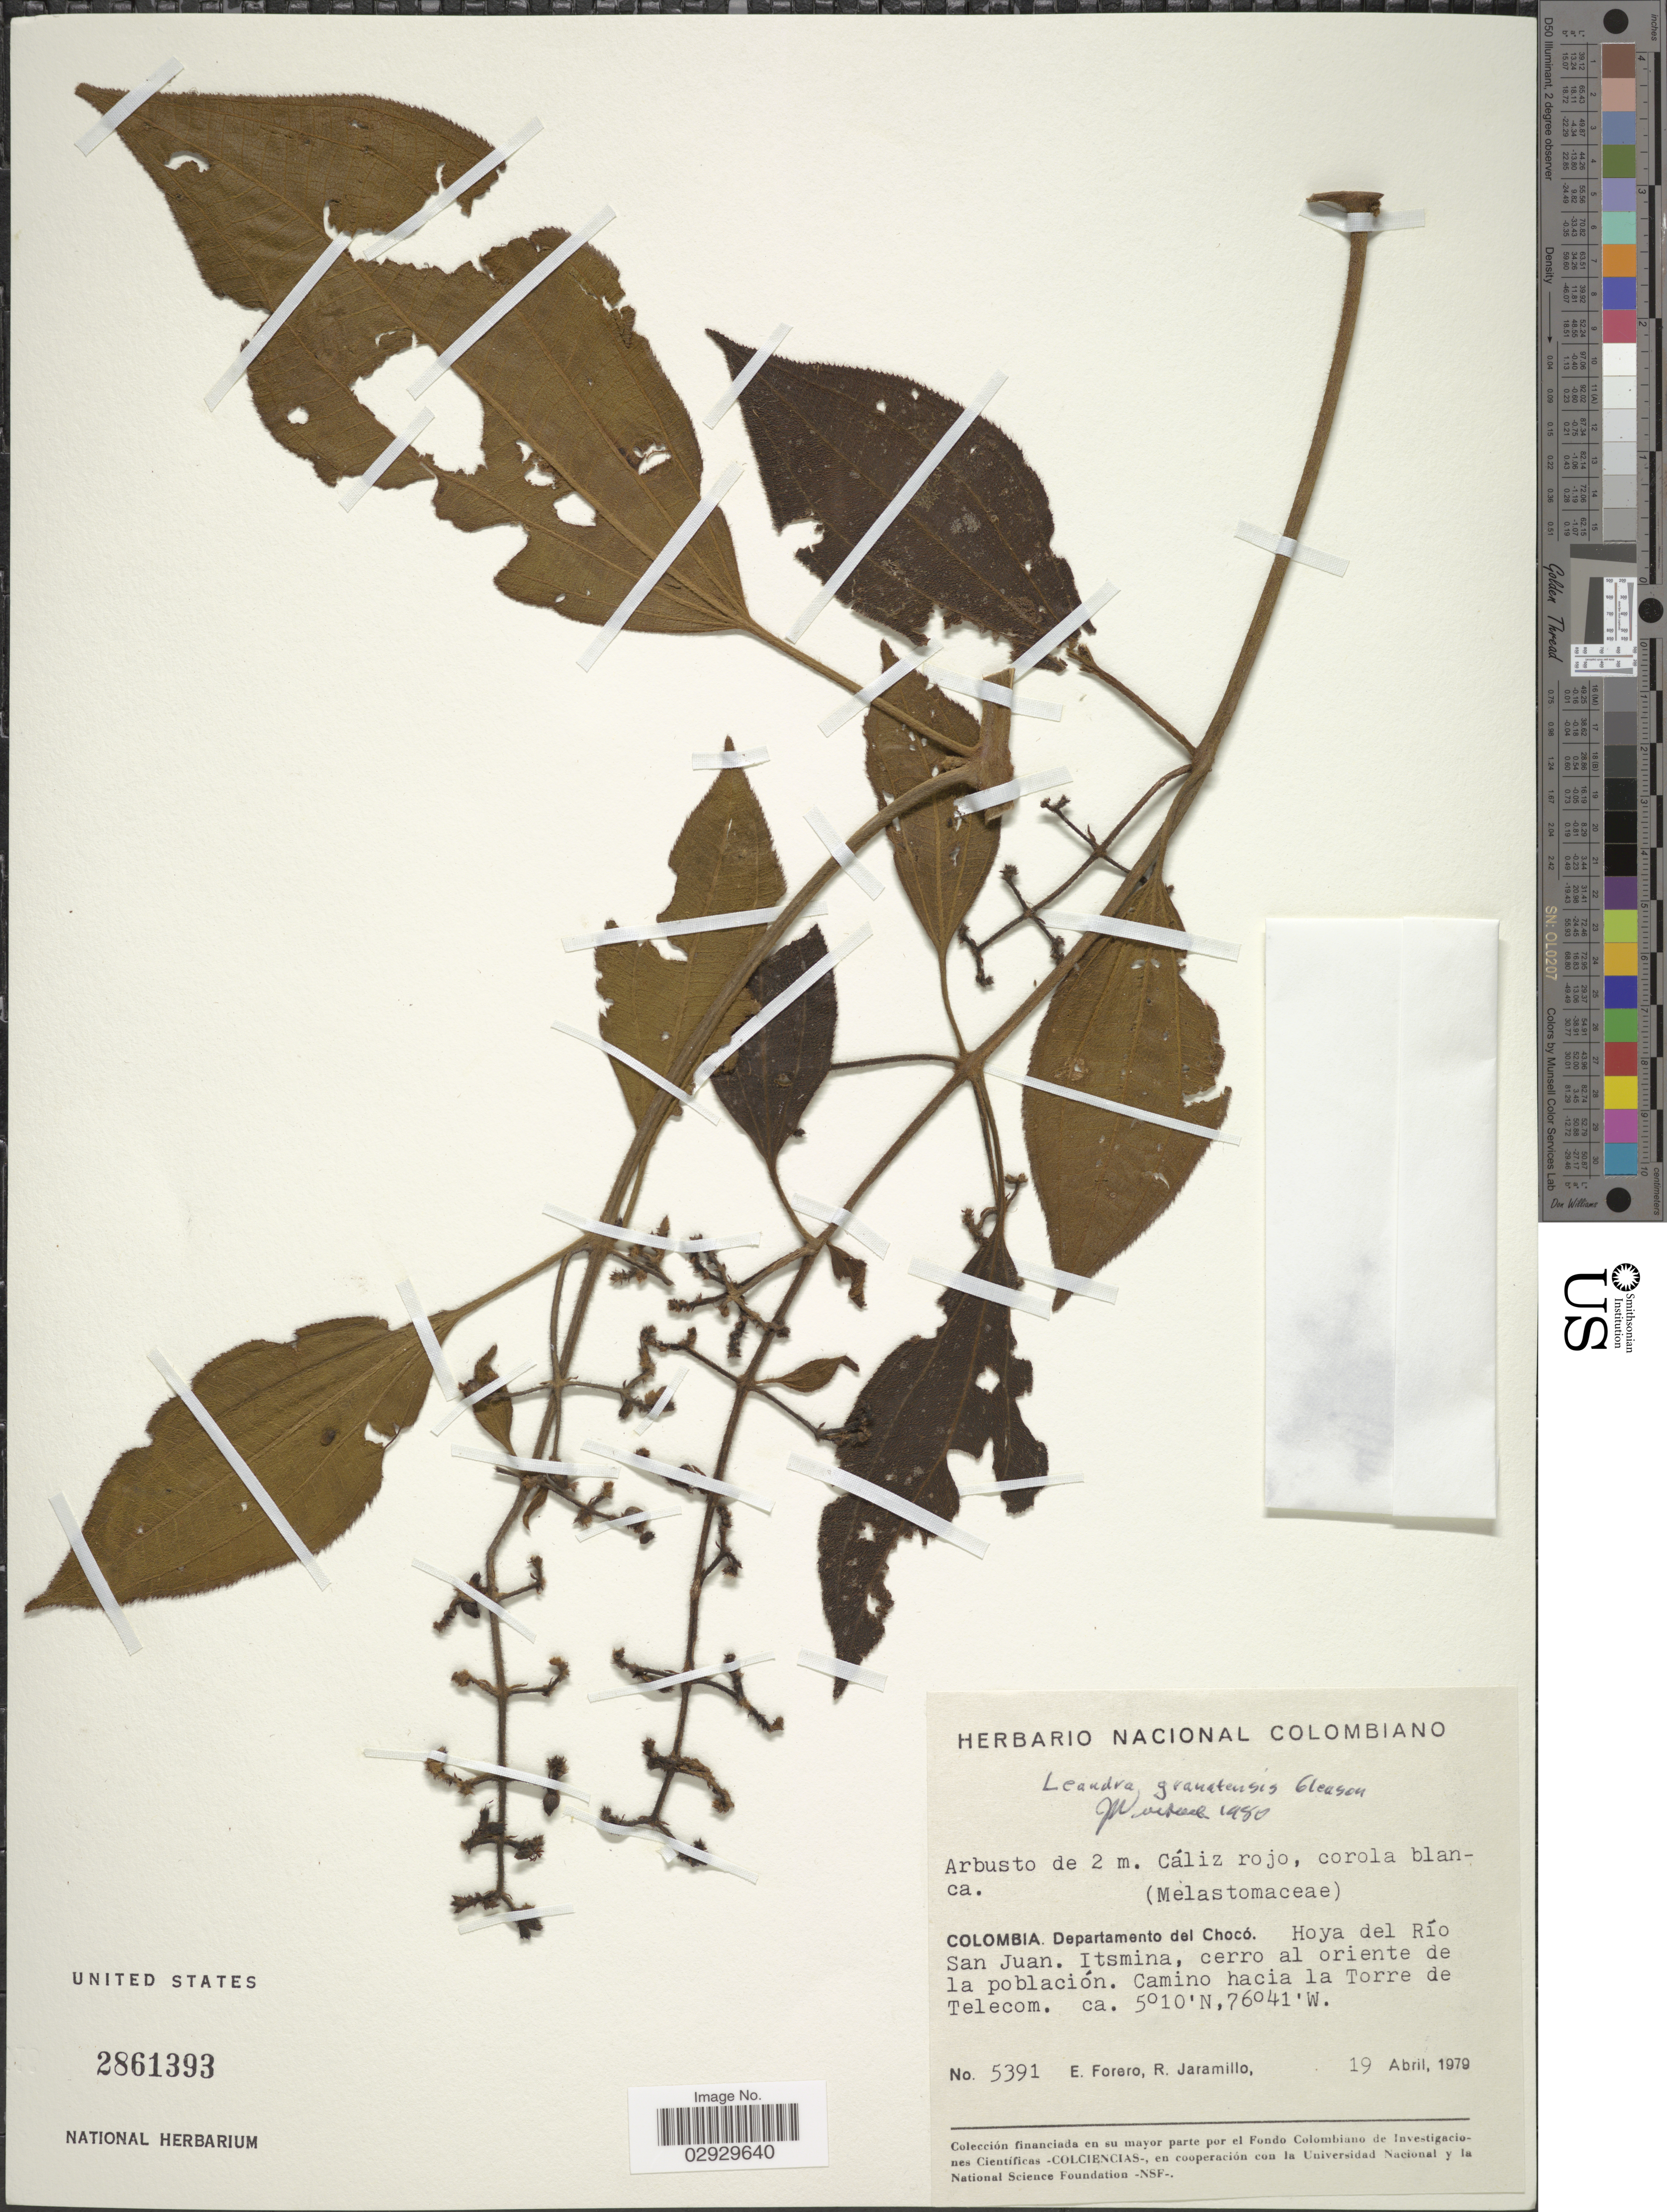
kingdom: Plantae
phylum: Tracheophyta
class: Magnoliopsida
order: Myrtales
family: Melastomataceae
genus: Leandra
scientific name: Leandra granatensis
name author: Gleason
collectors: E. Forero & R. Jaramillo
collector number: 5391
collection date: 1979-04-19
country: Colombia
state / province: Chocó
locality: Departamento del Chocó. Hoya del Río San Juan. Itsmina, cerro al oriente de la población. Camino hacia la Torre de Telecom.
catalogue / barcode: US 2861393